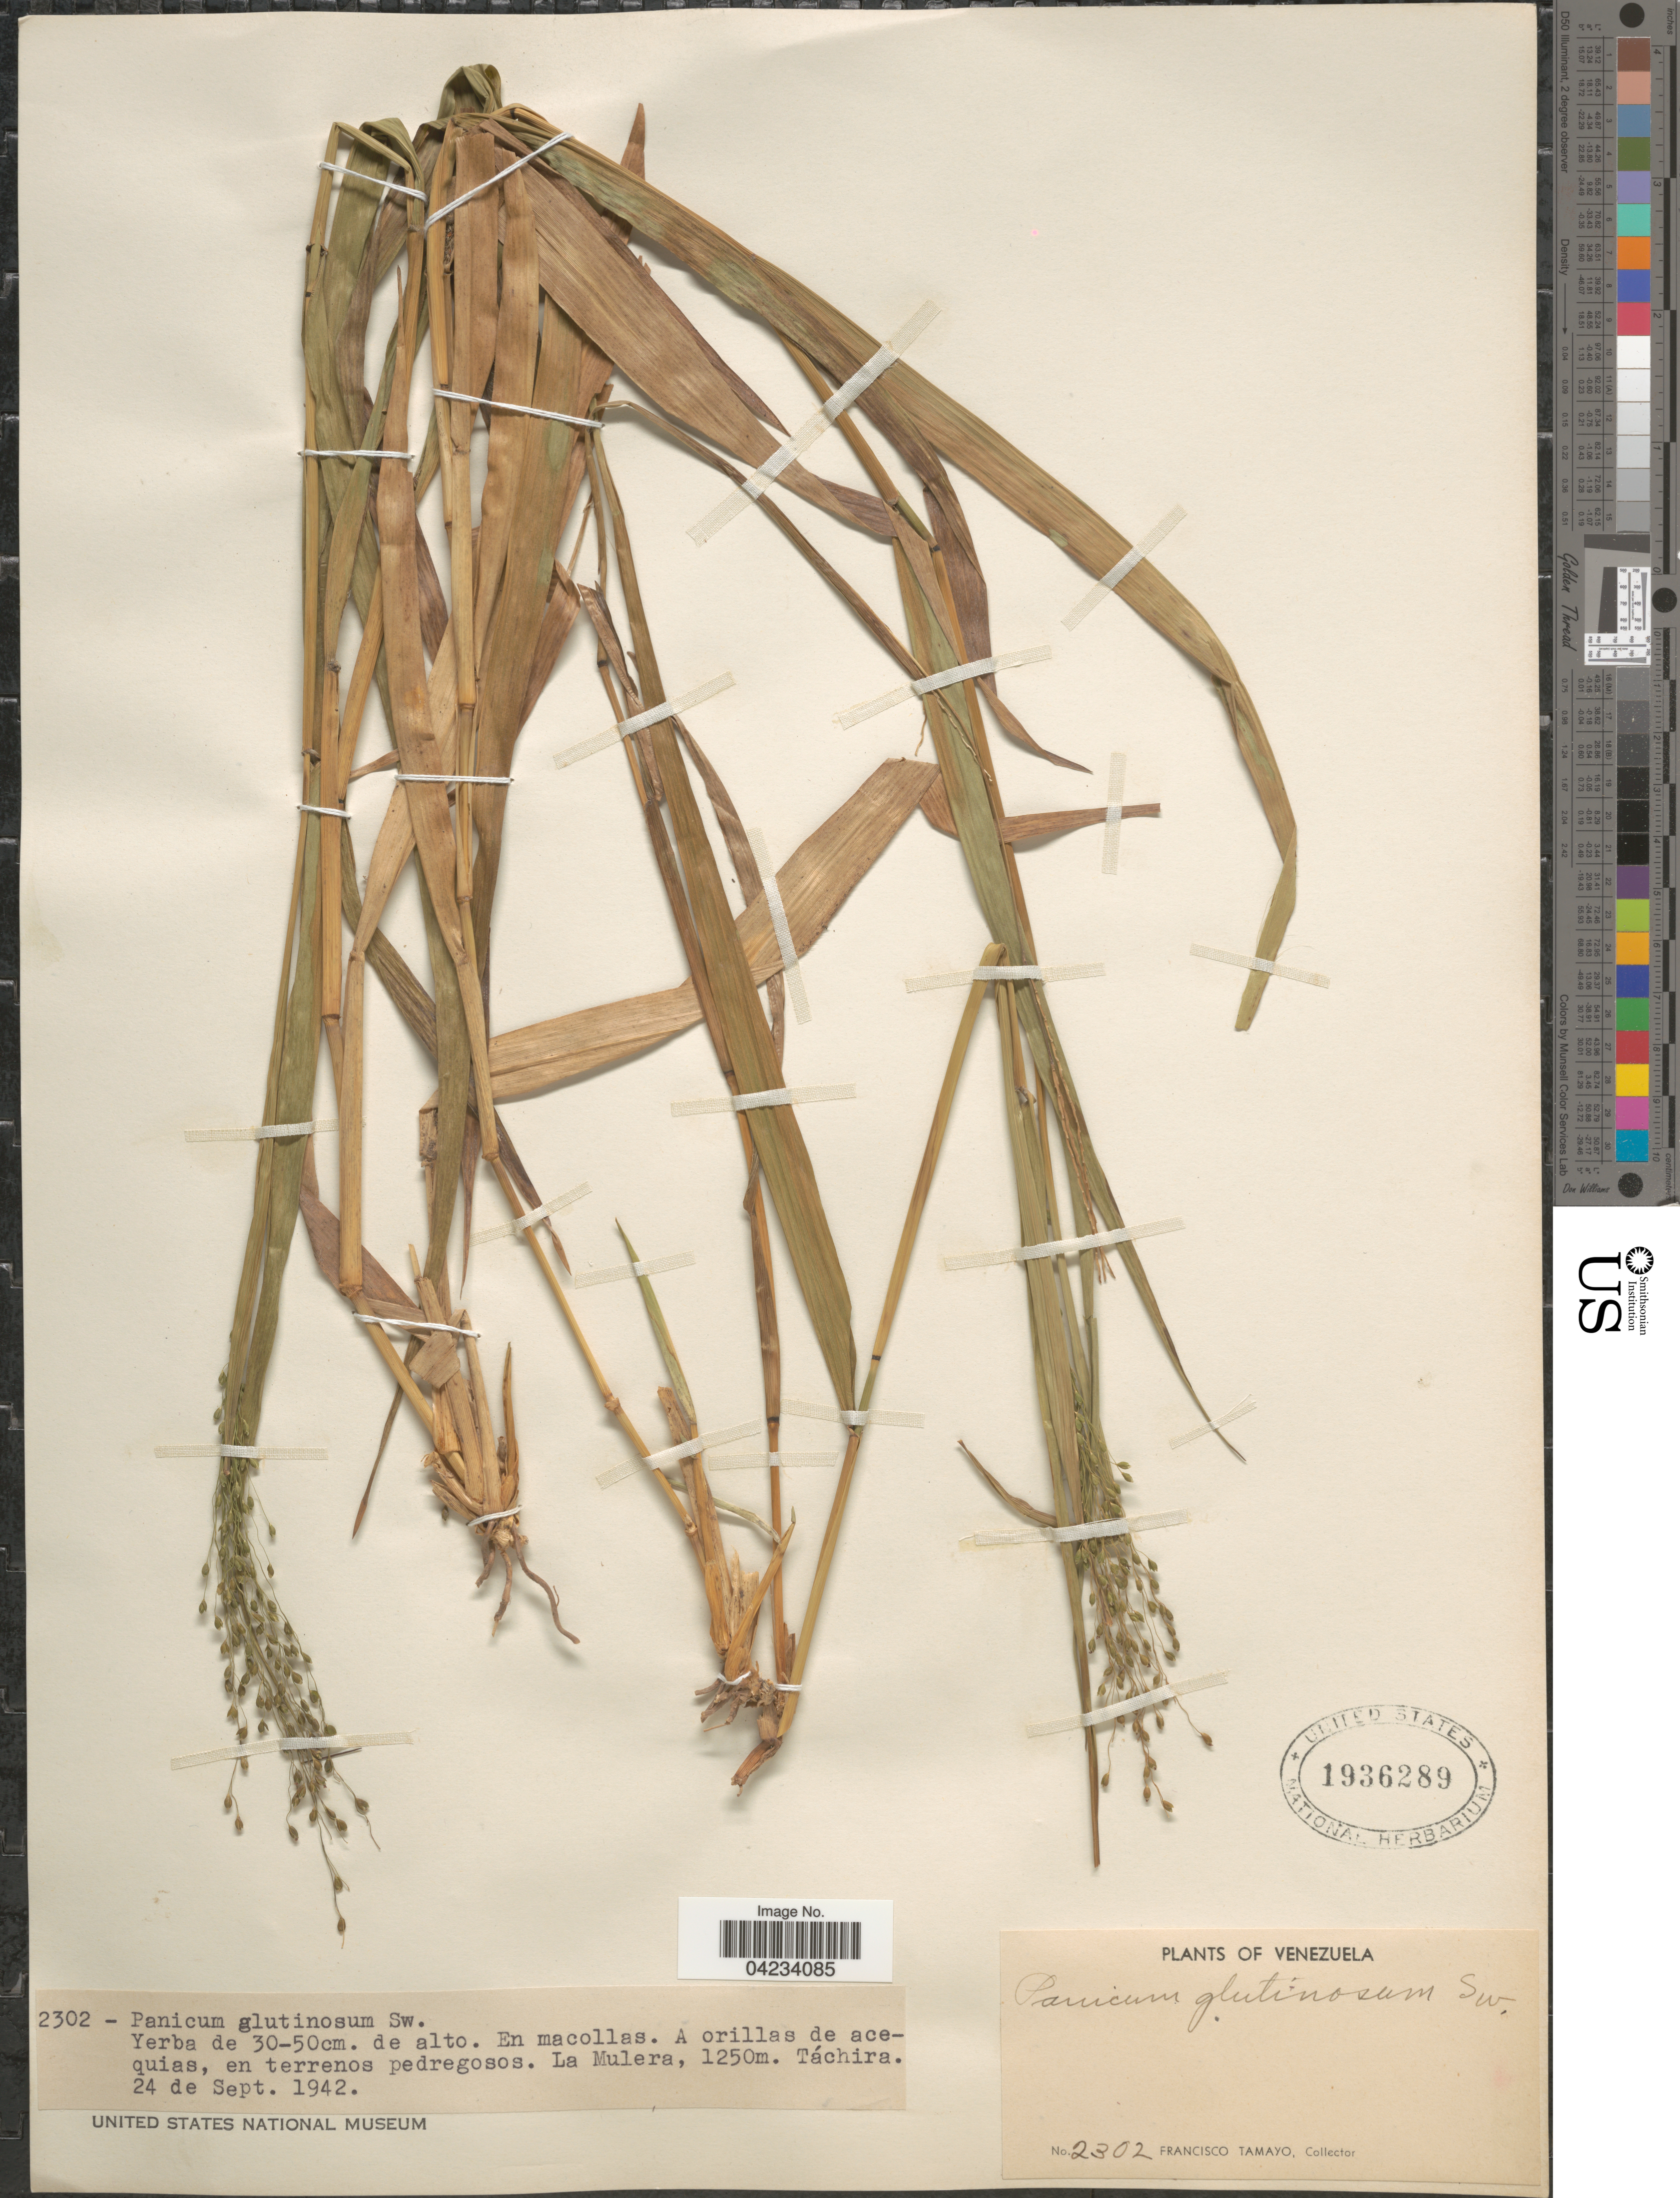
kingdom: Plantae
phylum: Tracheophyta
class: Liliopsida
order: Poales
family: Poaceae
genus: Homolepis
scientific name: Homolepis glutinosa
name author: (Sw.) Zuloaga & Soderstr.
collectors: F. Tamayo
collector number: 2302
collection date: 1942-09-24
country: Venezuela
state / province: Tachira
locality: La Mulera.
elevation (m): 1250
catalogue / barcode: US 1936289